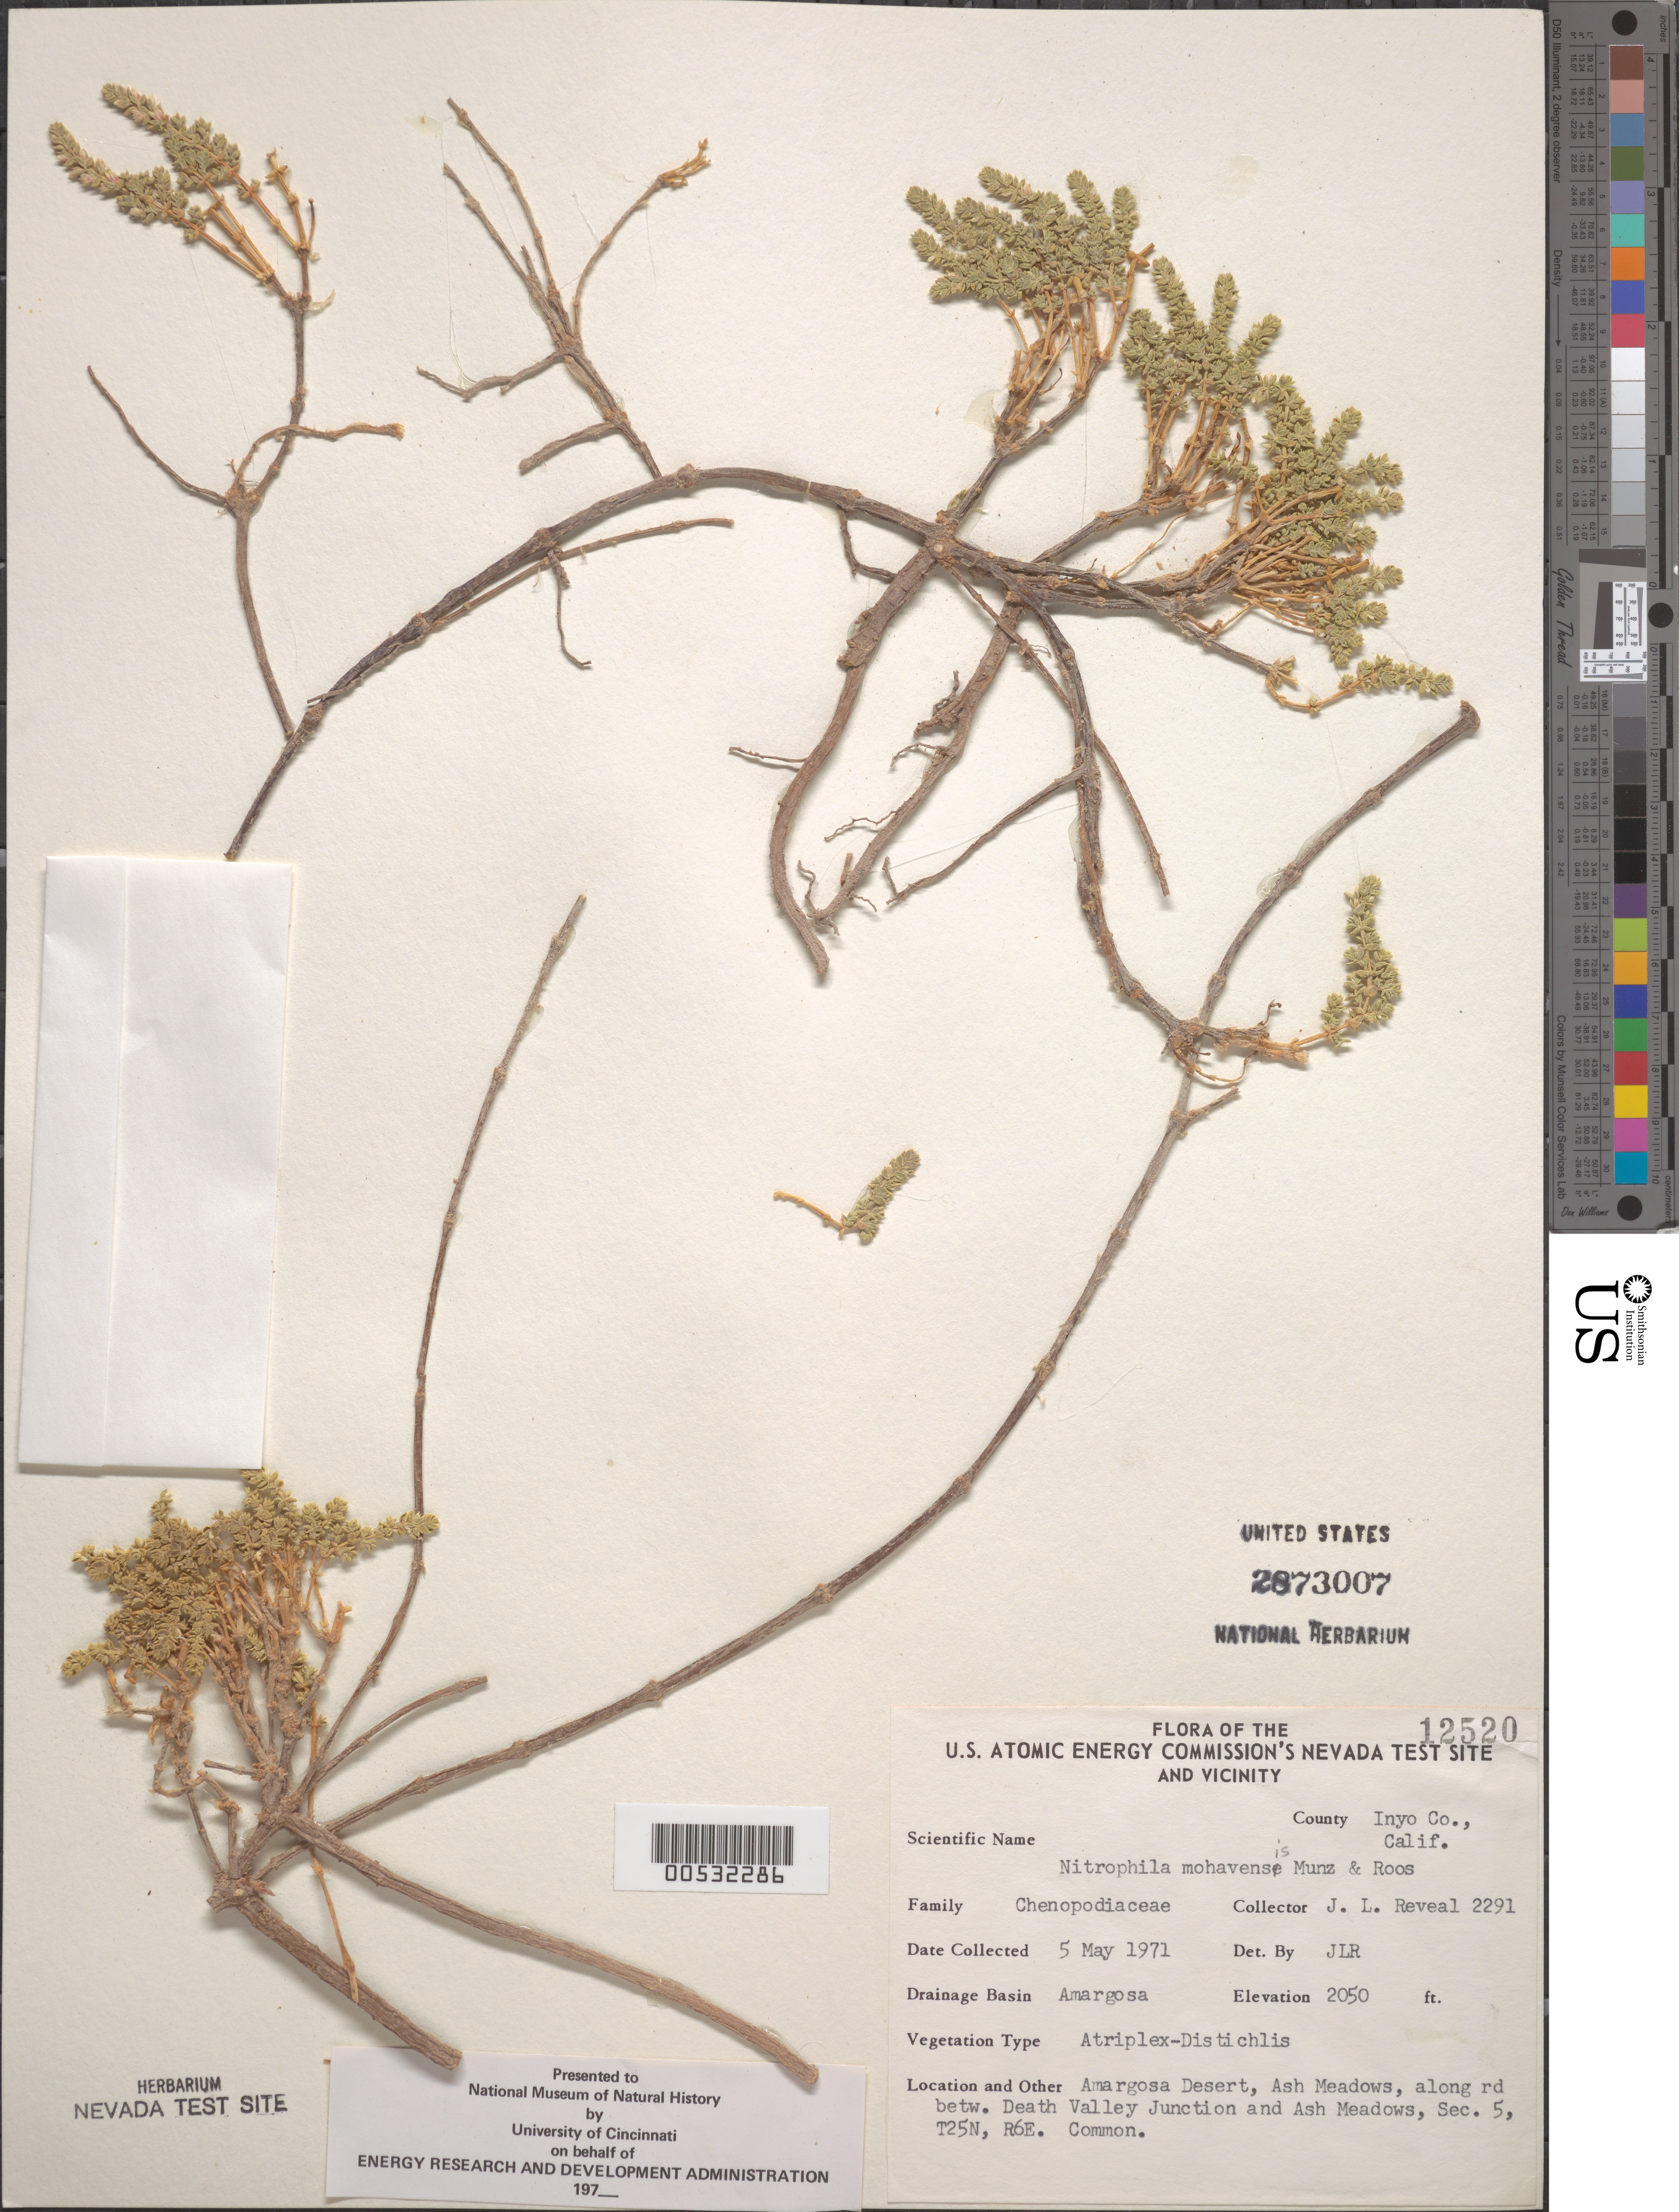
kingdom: Plantae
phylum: Tracheophyta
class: Magnoliopsida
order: Caryophyllales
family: Amaranthaceae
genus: Nitrophila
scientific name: Nitrophila mohavensis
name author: Munz & J.C. Roos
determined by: Reveal, J. L.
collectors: J. L. Reveal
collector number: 2291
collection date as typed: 05 May 1971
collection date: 1971-05-05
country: United States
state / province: California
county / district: Inyo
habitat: Common.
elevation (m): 624.8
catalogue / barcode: US 2873007